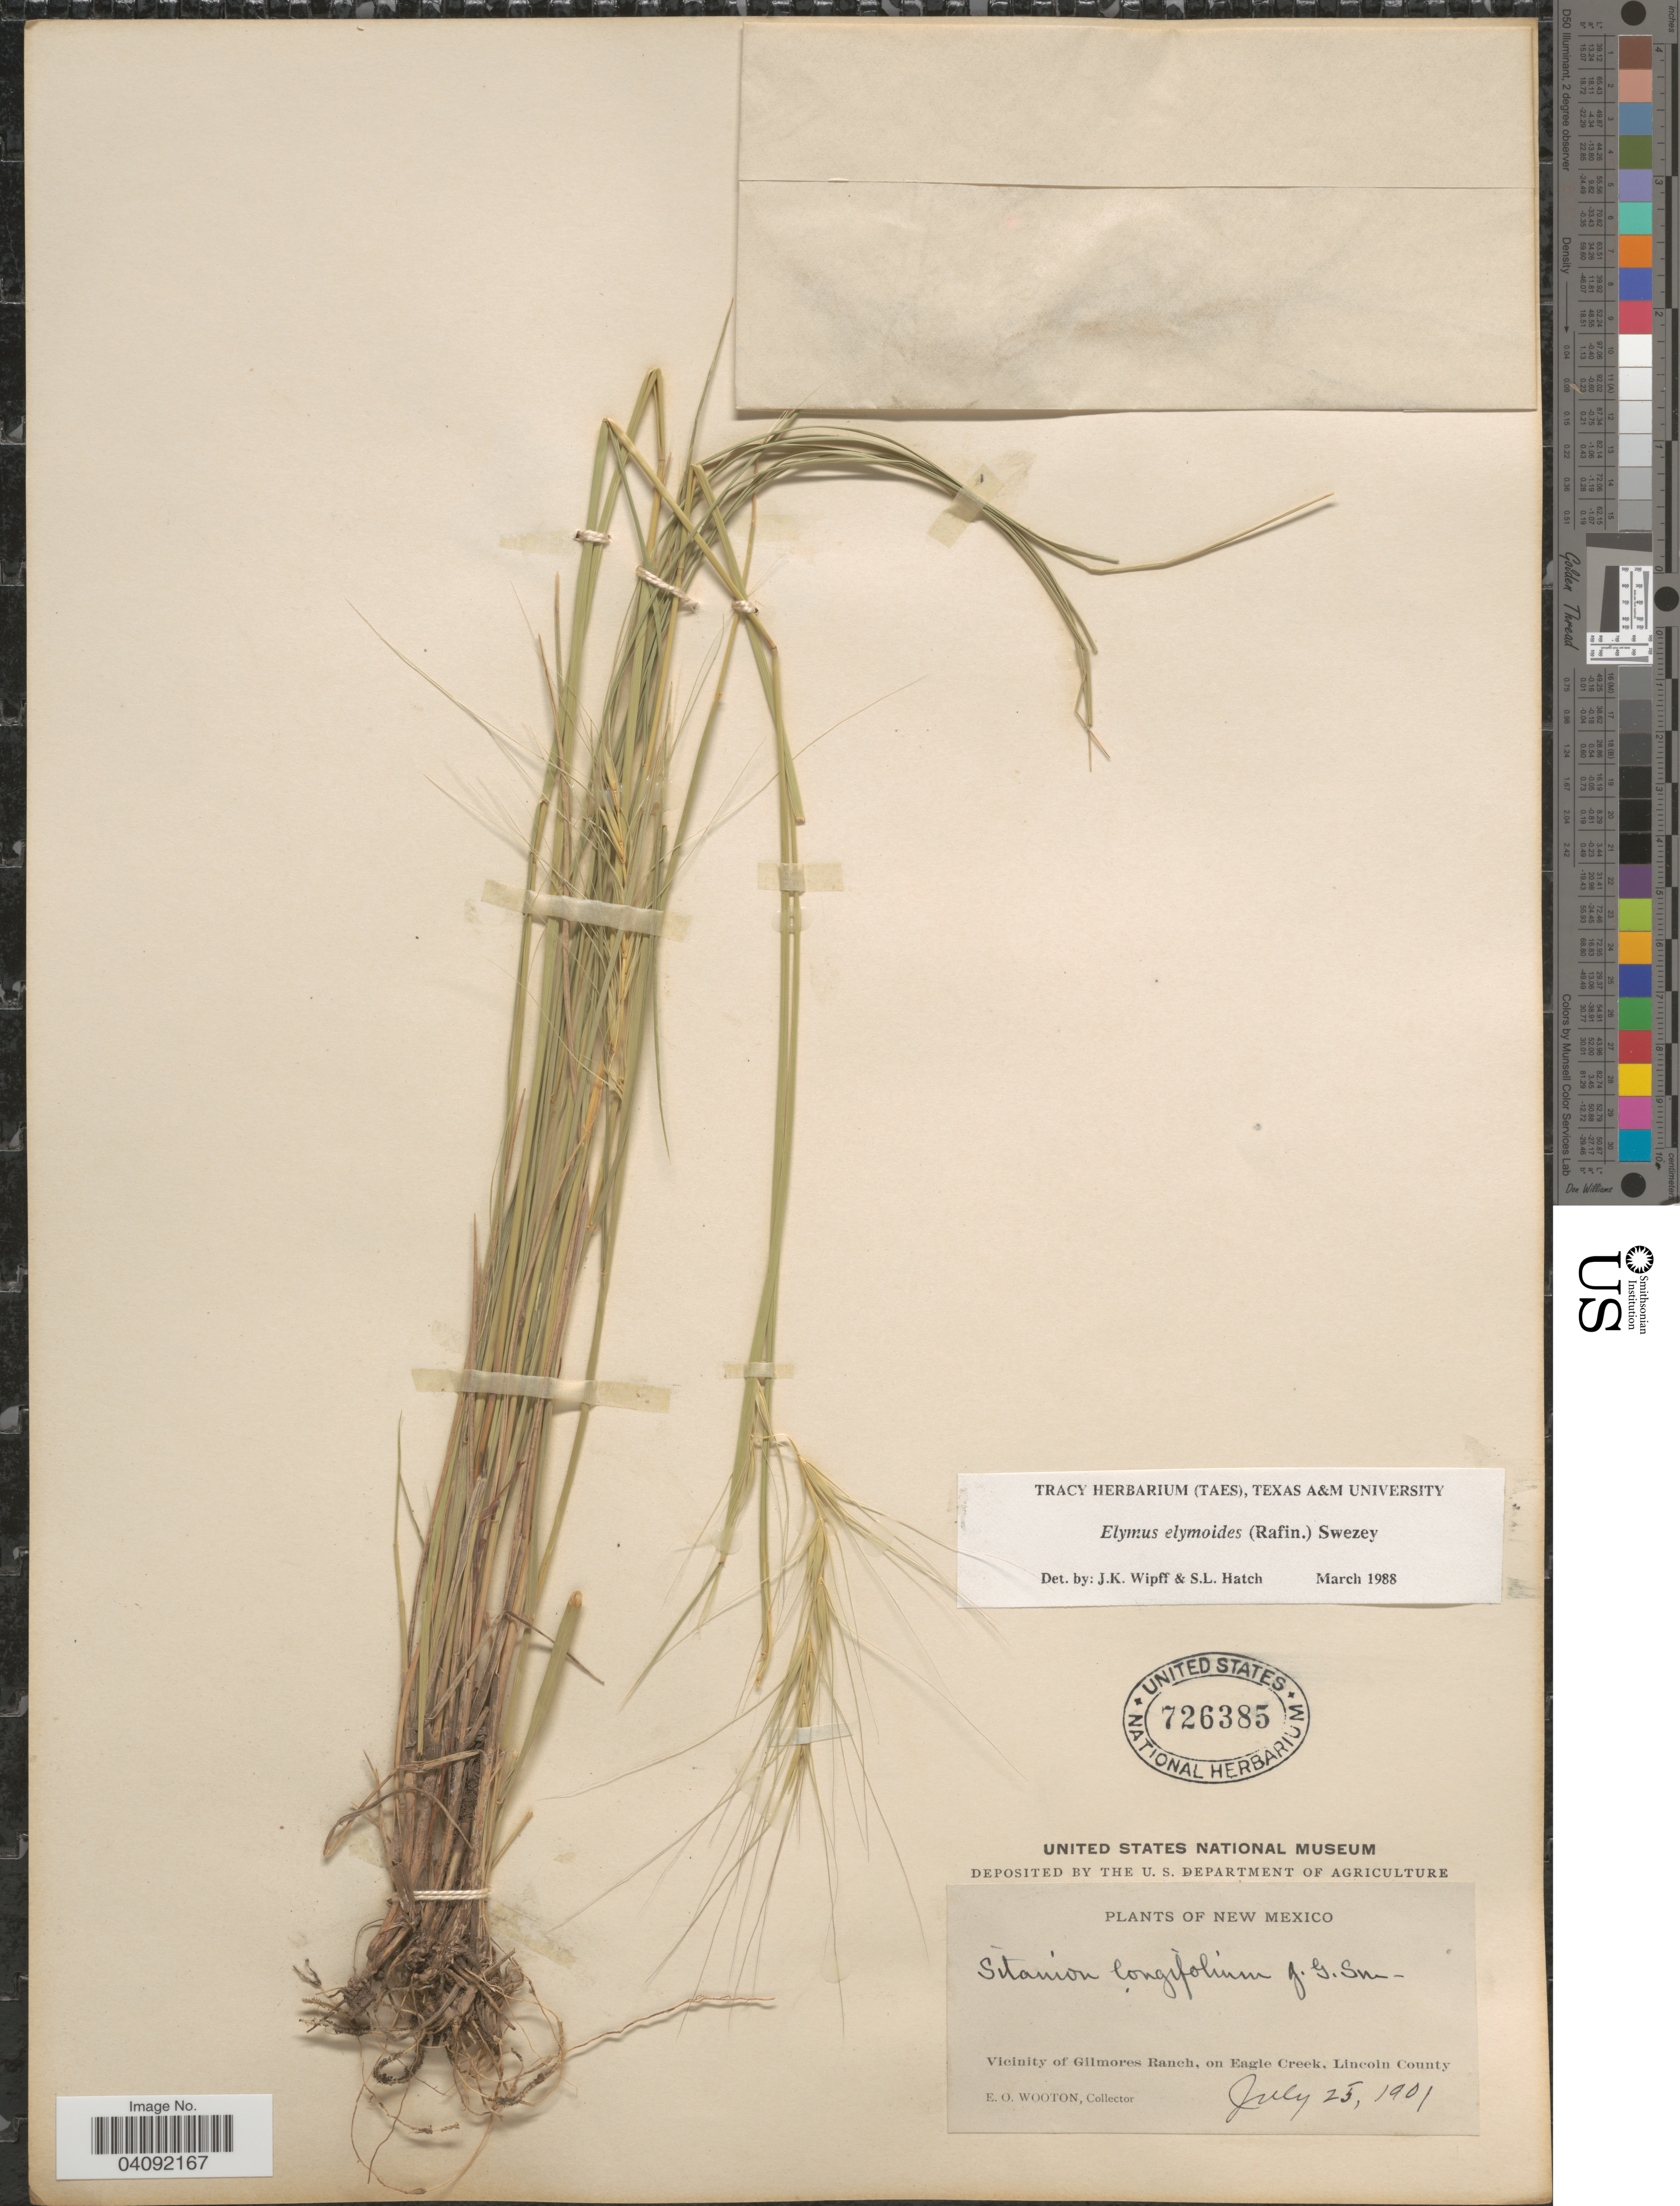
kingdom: Plantae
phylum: Tracheophyta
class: Liliopsida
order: Poales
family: Poaceae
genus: Elymus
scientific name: Elymus elymoides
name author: (Raf.) Swezey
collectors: E. O. Wooton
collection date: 1901-07-25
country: United States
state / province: New Mexico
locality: Vicinity of Gilmores Ranch, on Eagle Creek, Lincoln County.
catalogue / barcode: US 726385